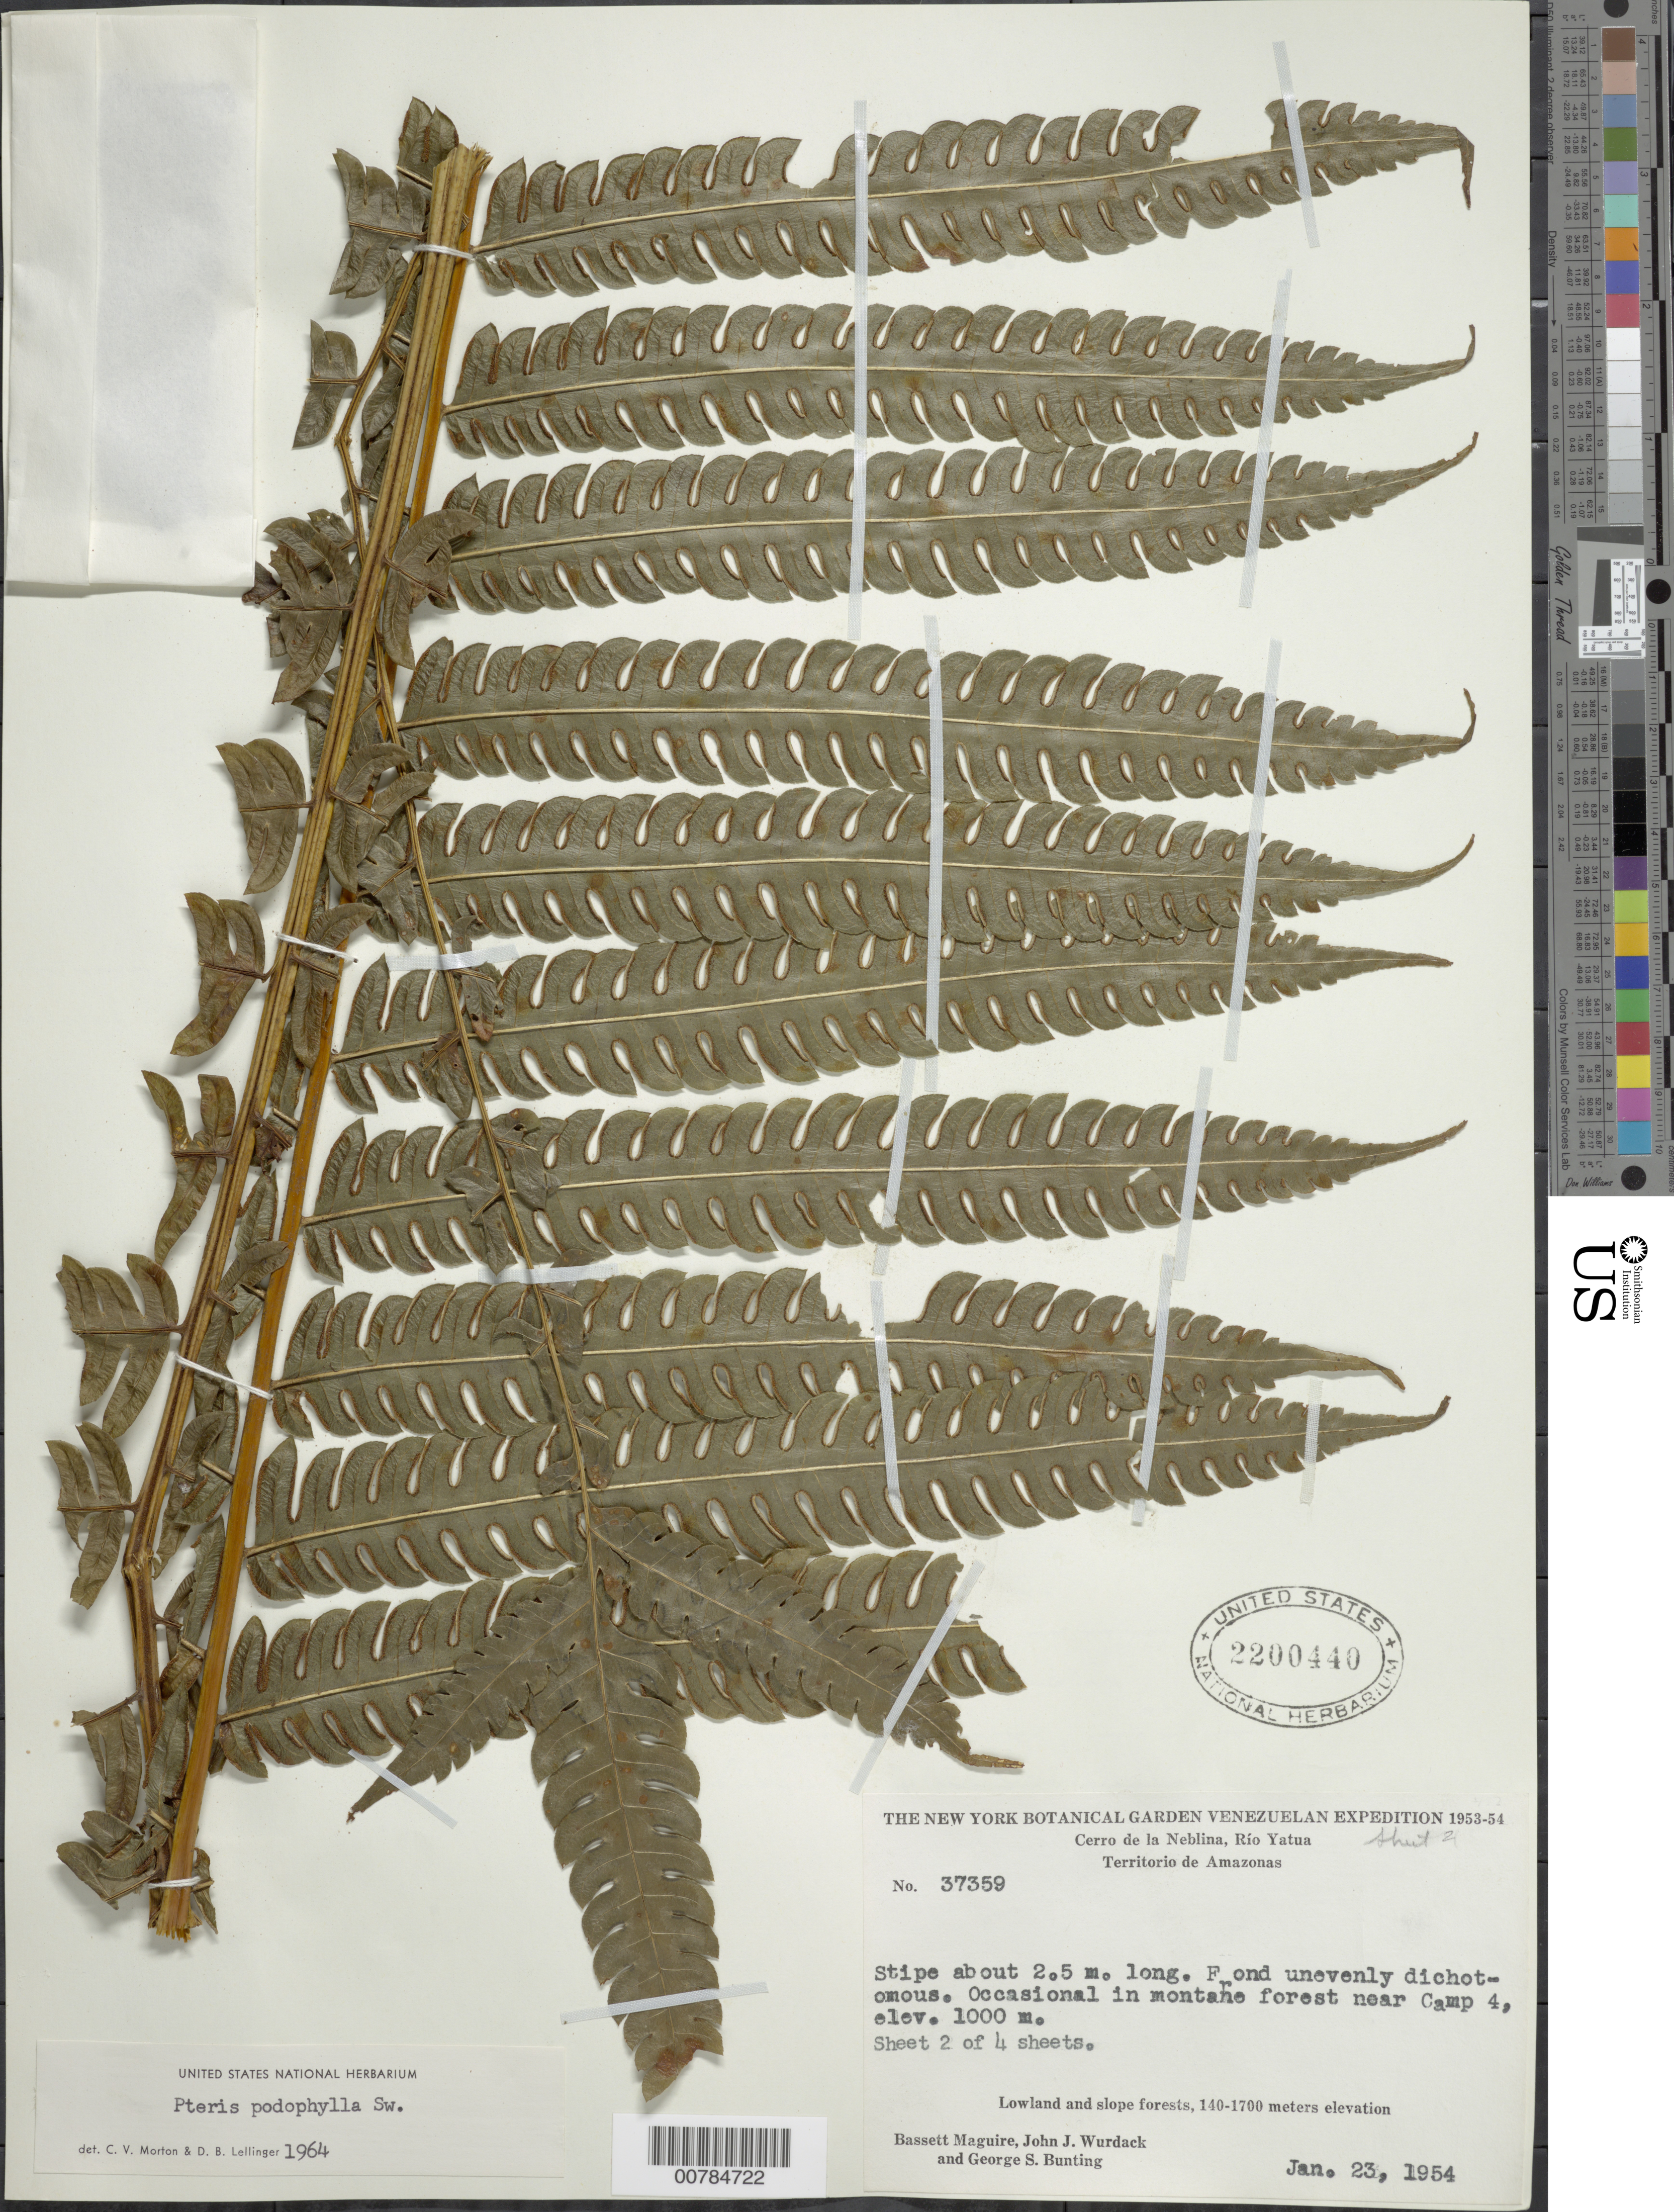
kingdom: Plantae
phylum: Tracheophyta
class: Polypodiopsida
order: Polypodiales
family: Pteridaceae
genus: Pteris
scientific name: Pteris podophylla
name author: Sw.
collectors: B. Maguire, J. J. Wurdack & G. S. Bunting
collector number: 37359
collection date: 1954-01-23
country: Venezuela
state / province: Amazonas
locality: Cerro de la Neblina, Rio Yatua, Territorio de Amazonas, Occasional in montane forest near Camp 4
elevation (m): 1000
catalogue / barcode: US 2200440